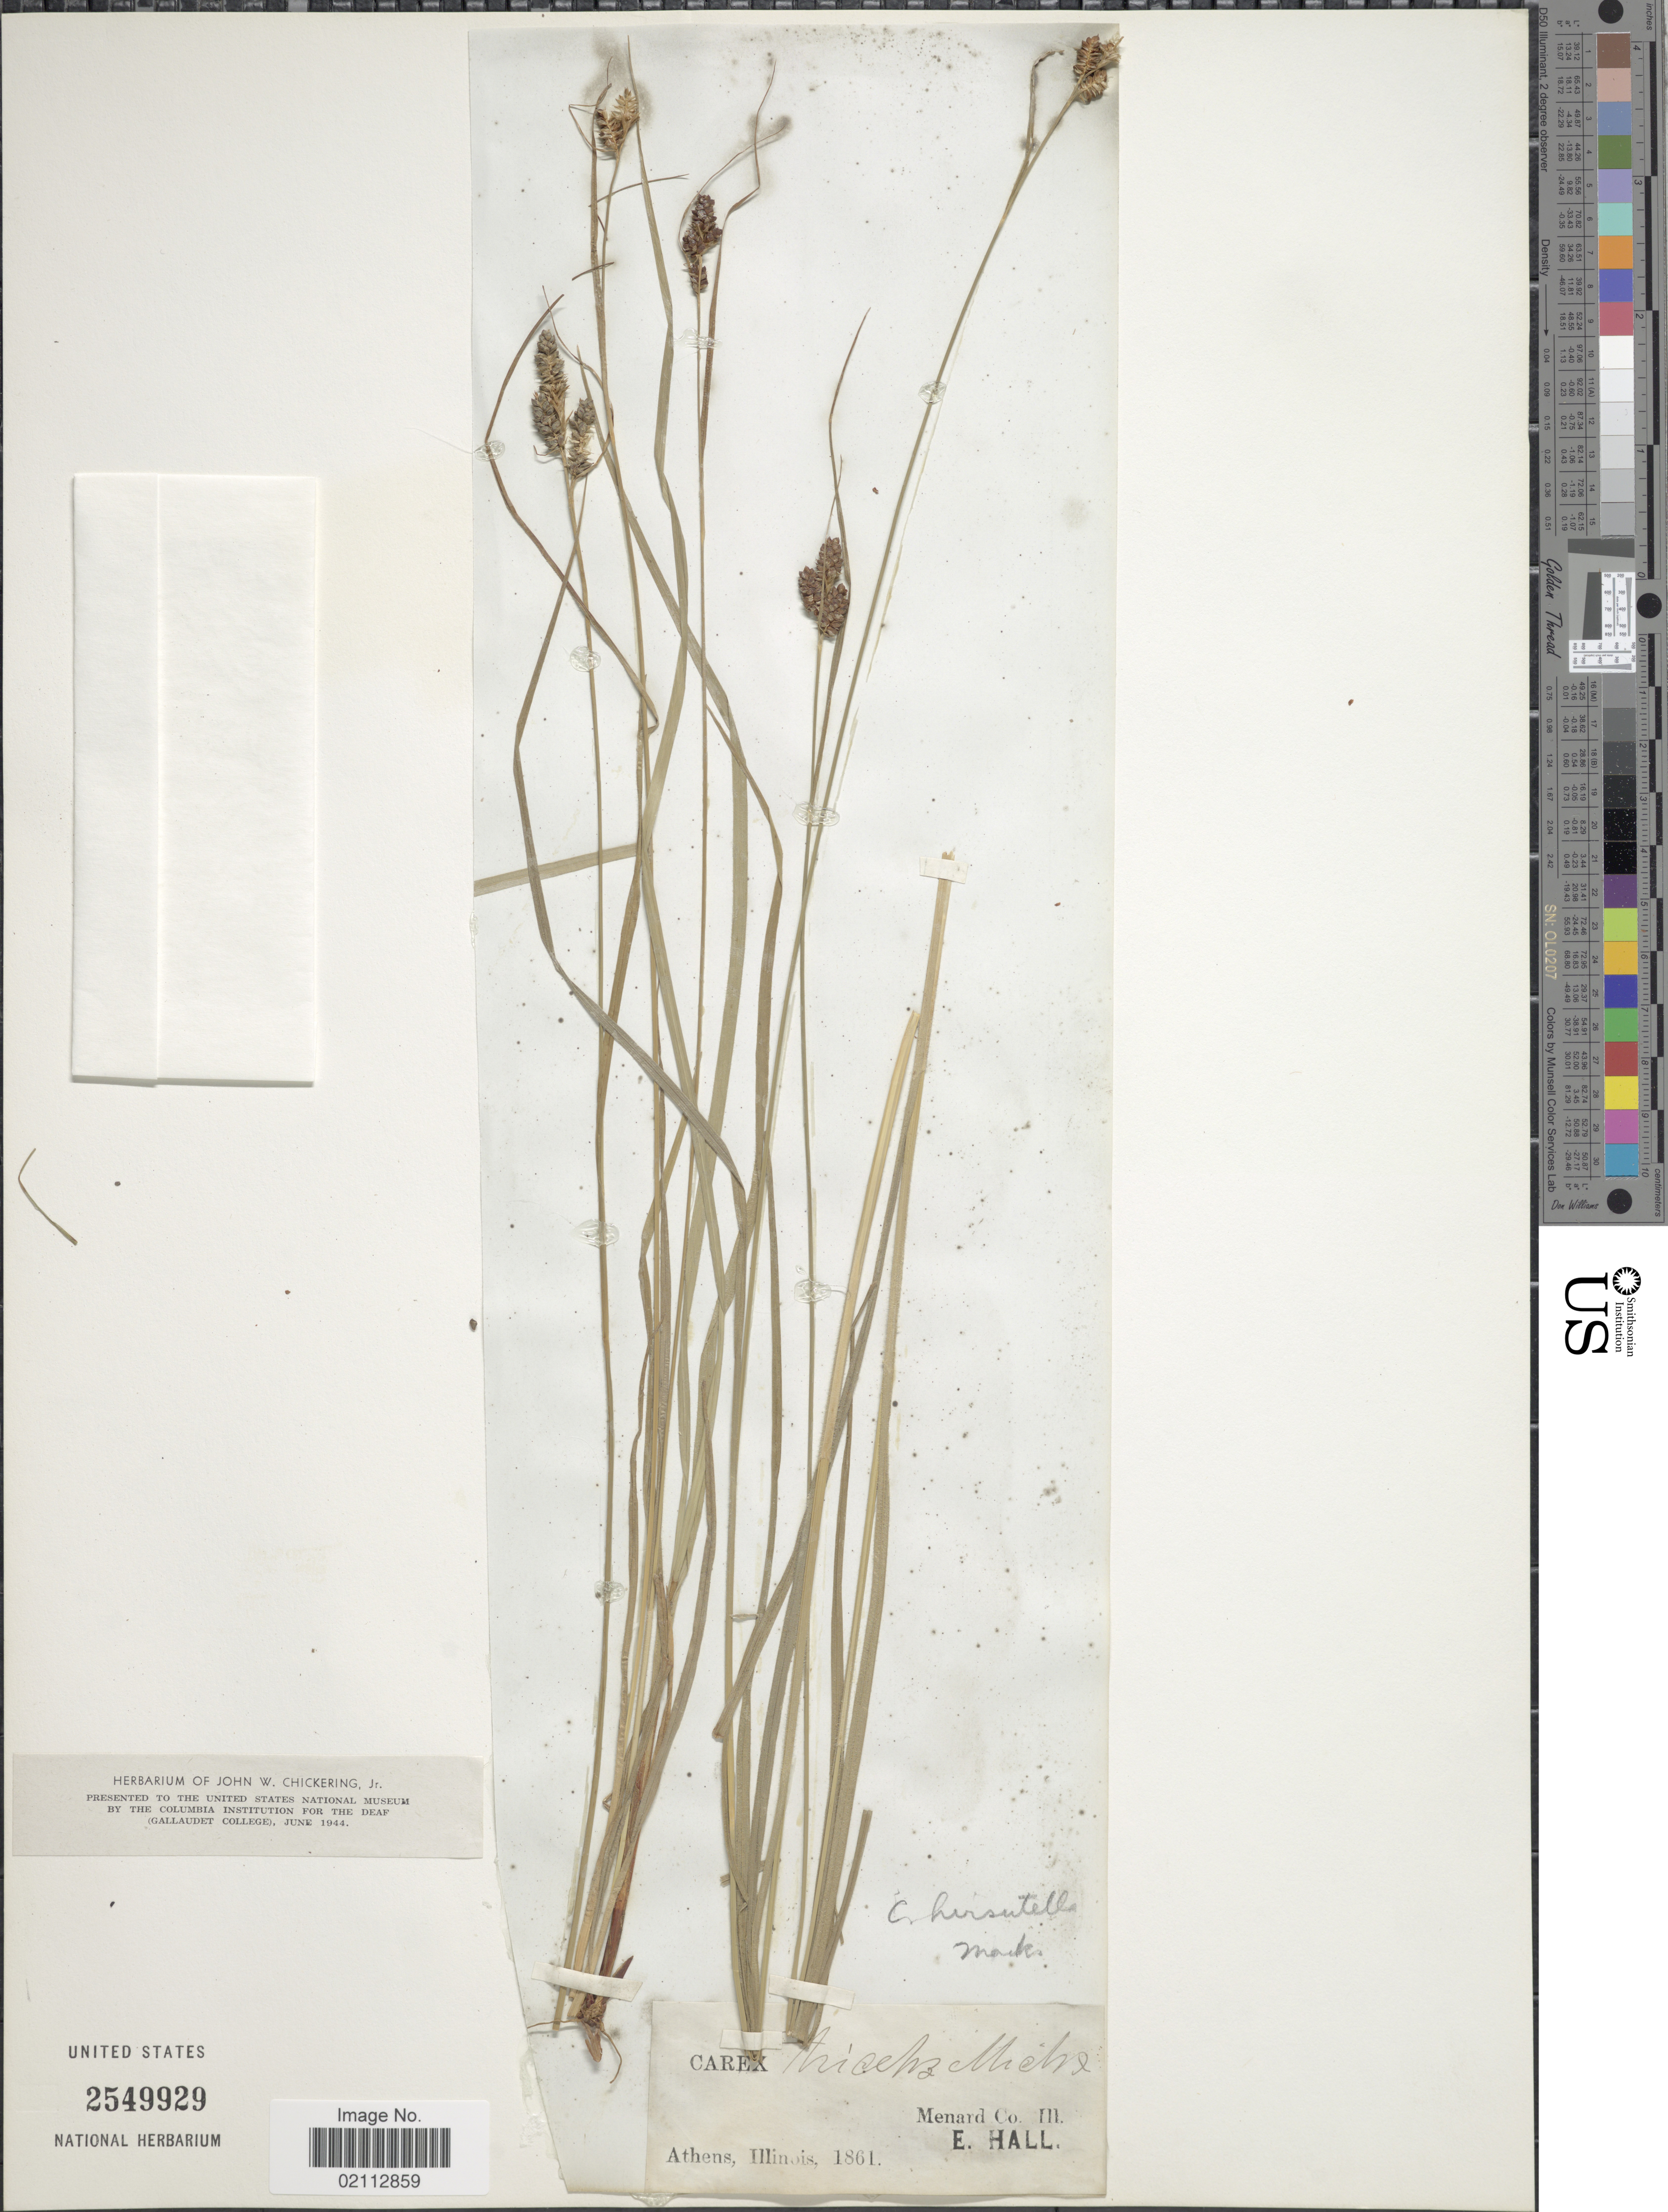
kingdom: Plantae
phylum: Tracheophyta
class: Liliopsida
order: Poales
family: Cyperaceae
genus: Carex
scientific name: Carex hirsutella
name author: Mack.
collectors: E. Hall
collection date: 1861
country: United States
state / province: Illinois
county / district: Menard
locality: Athens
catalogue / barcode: US 2549929